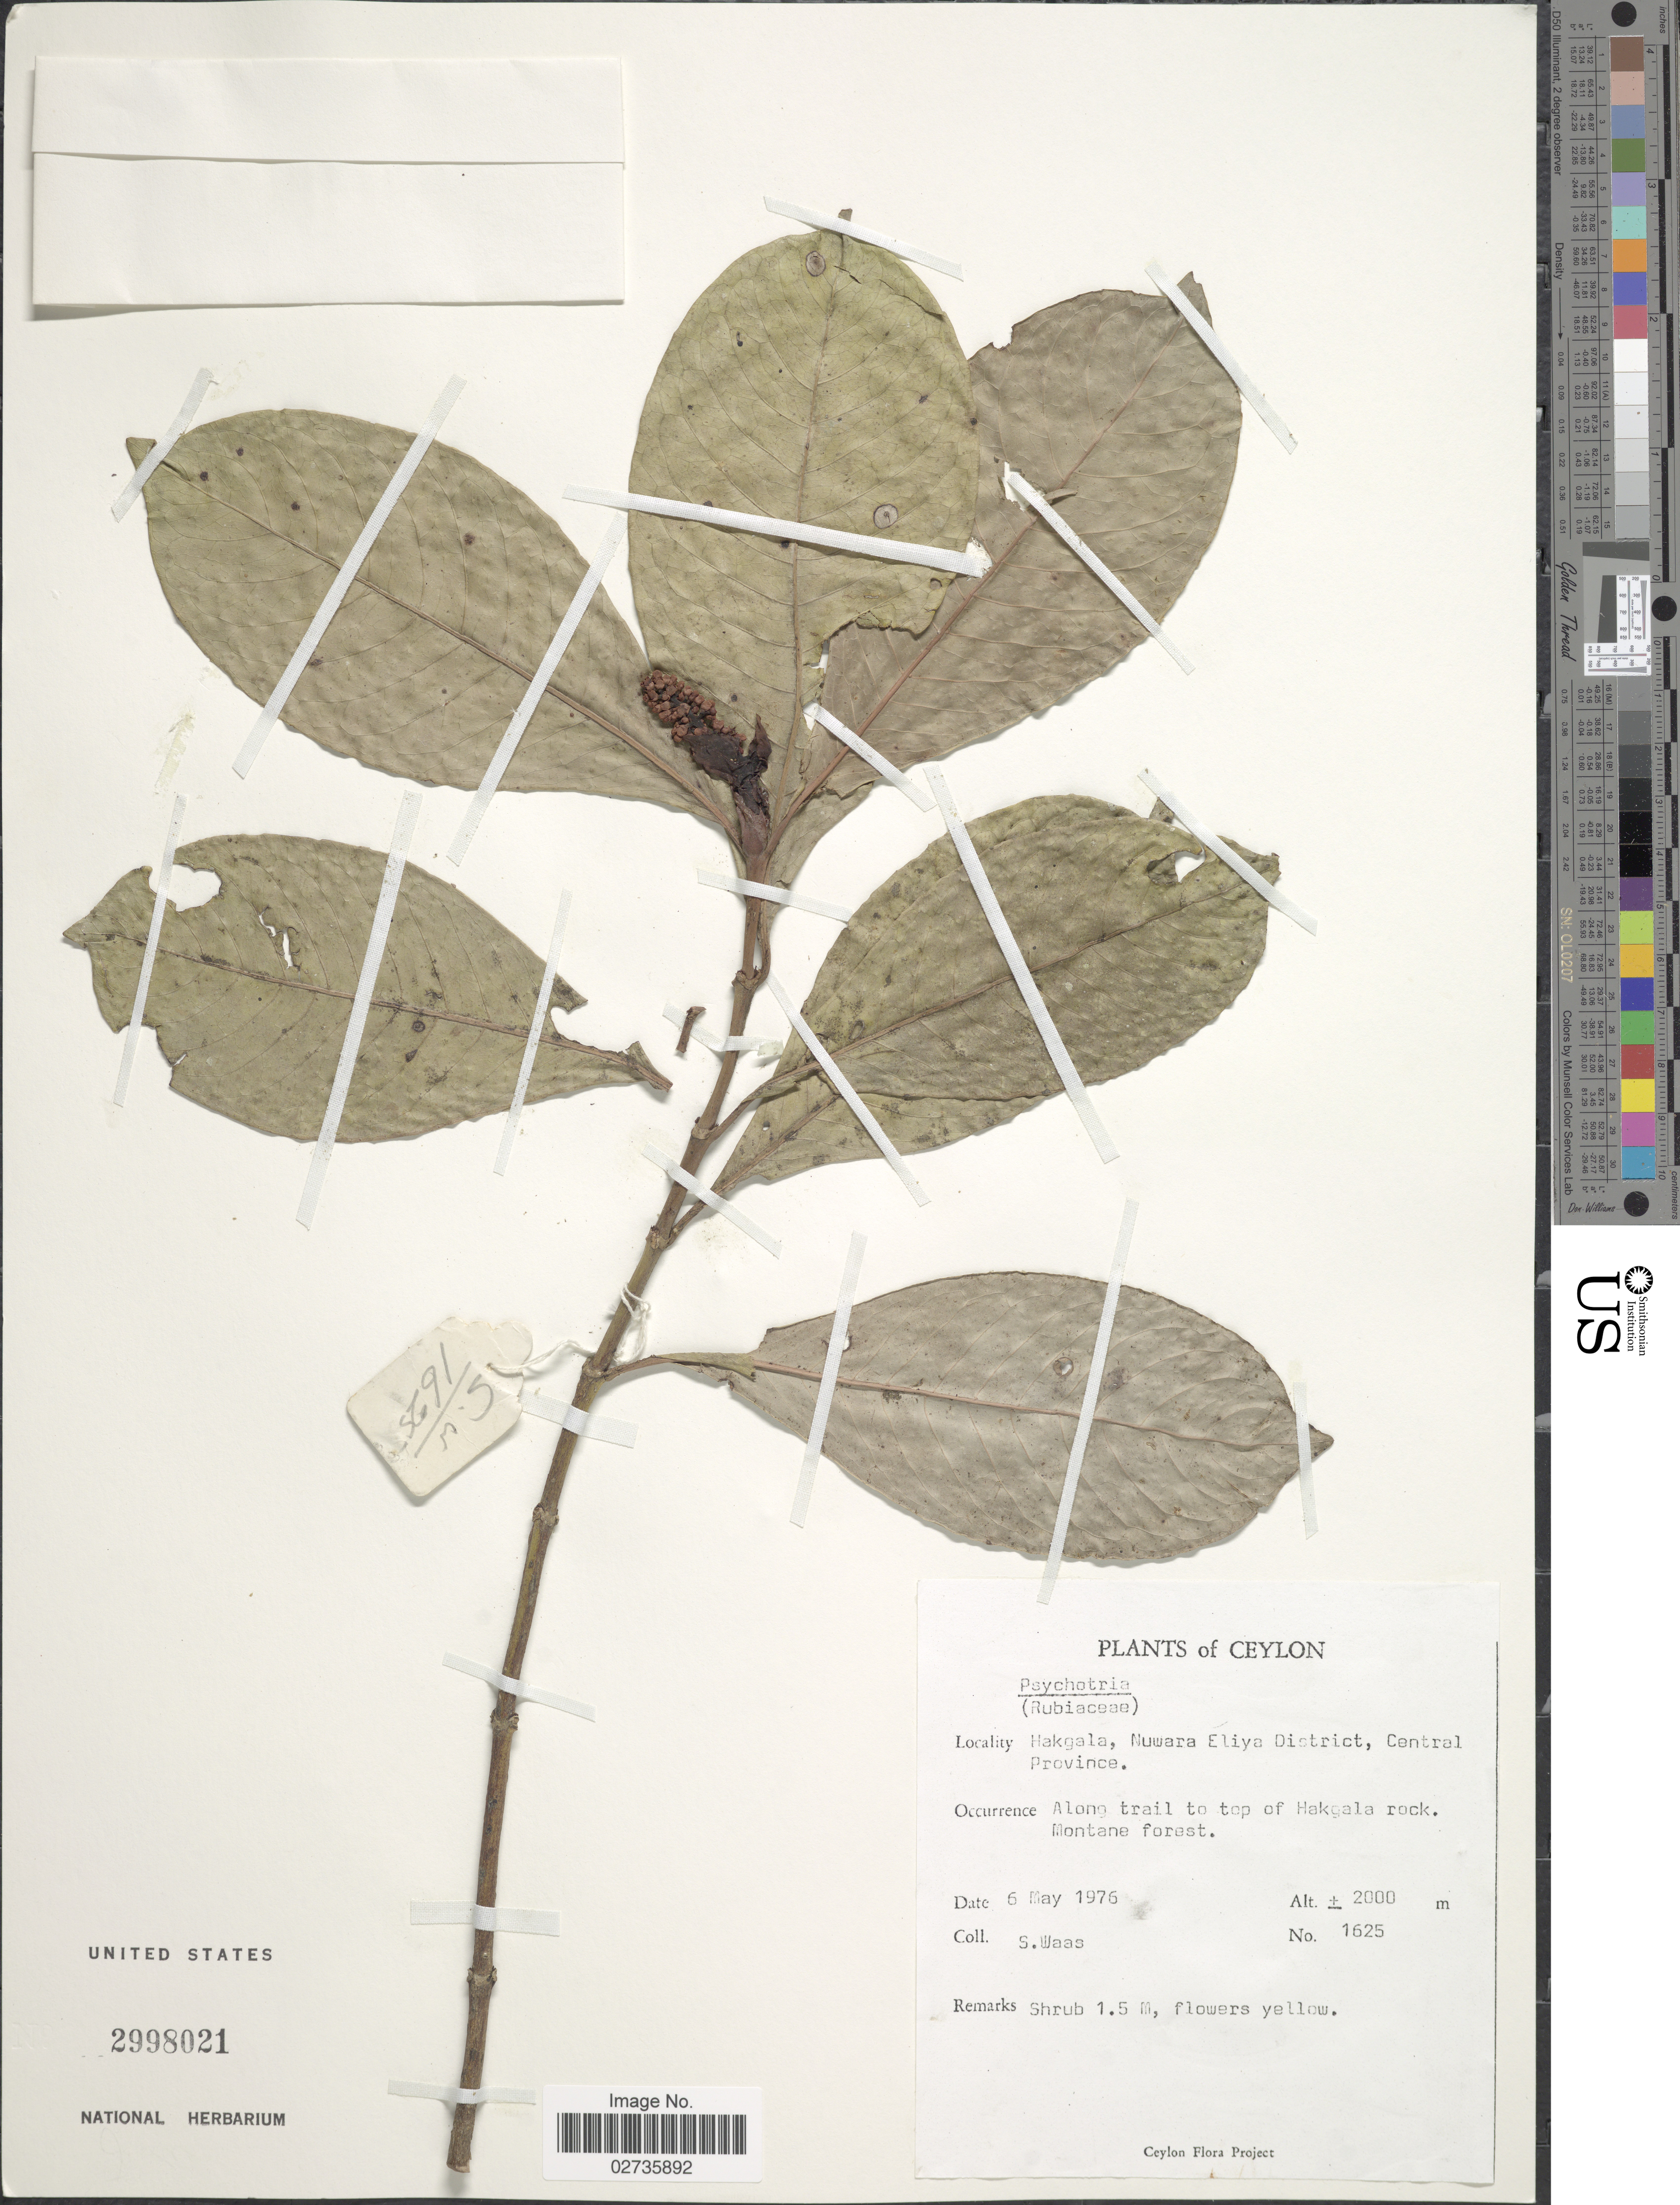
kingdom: Plantae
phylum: Tracheophyta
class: Magnoliopsida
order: Gentianales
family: Rubiaceae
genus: Psychotria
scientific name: Psychotria sp.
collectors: S. Waas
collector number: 1625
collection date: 1976-05-06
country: Sri Lanka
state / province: Central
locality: Ceylon, Hakgala, Nuwara Eliya District, Along trail to top of Hakgala rock. Montane forest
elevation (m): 2000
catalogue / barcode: US 2998021